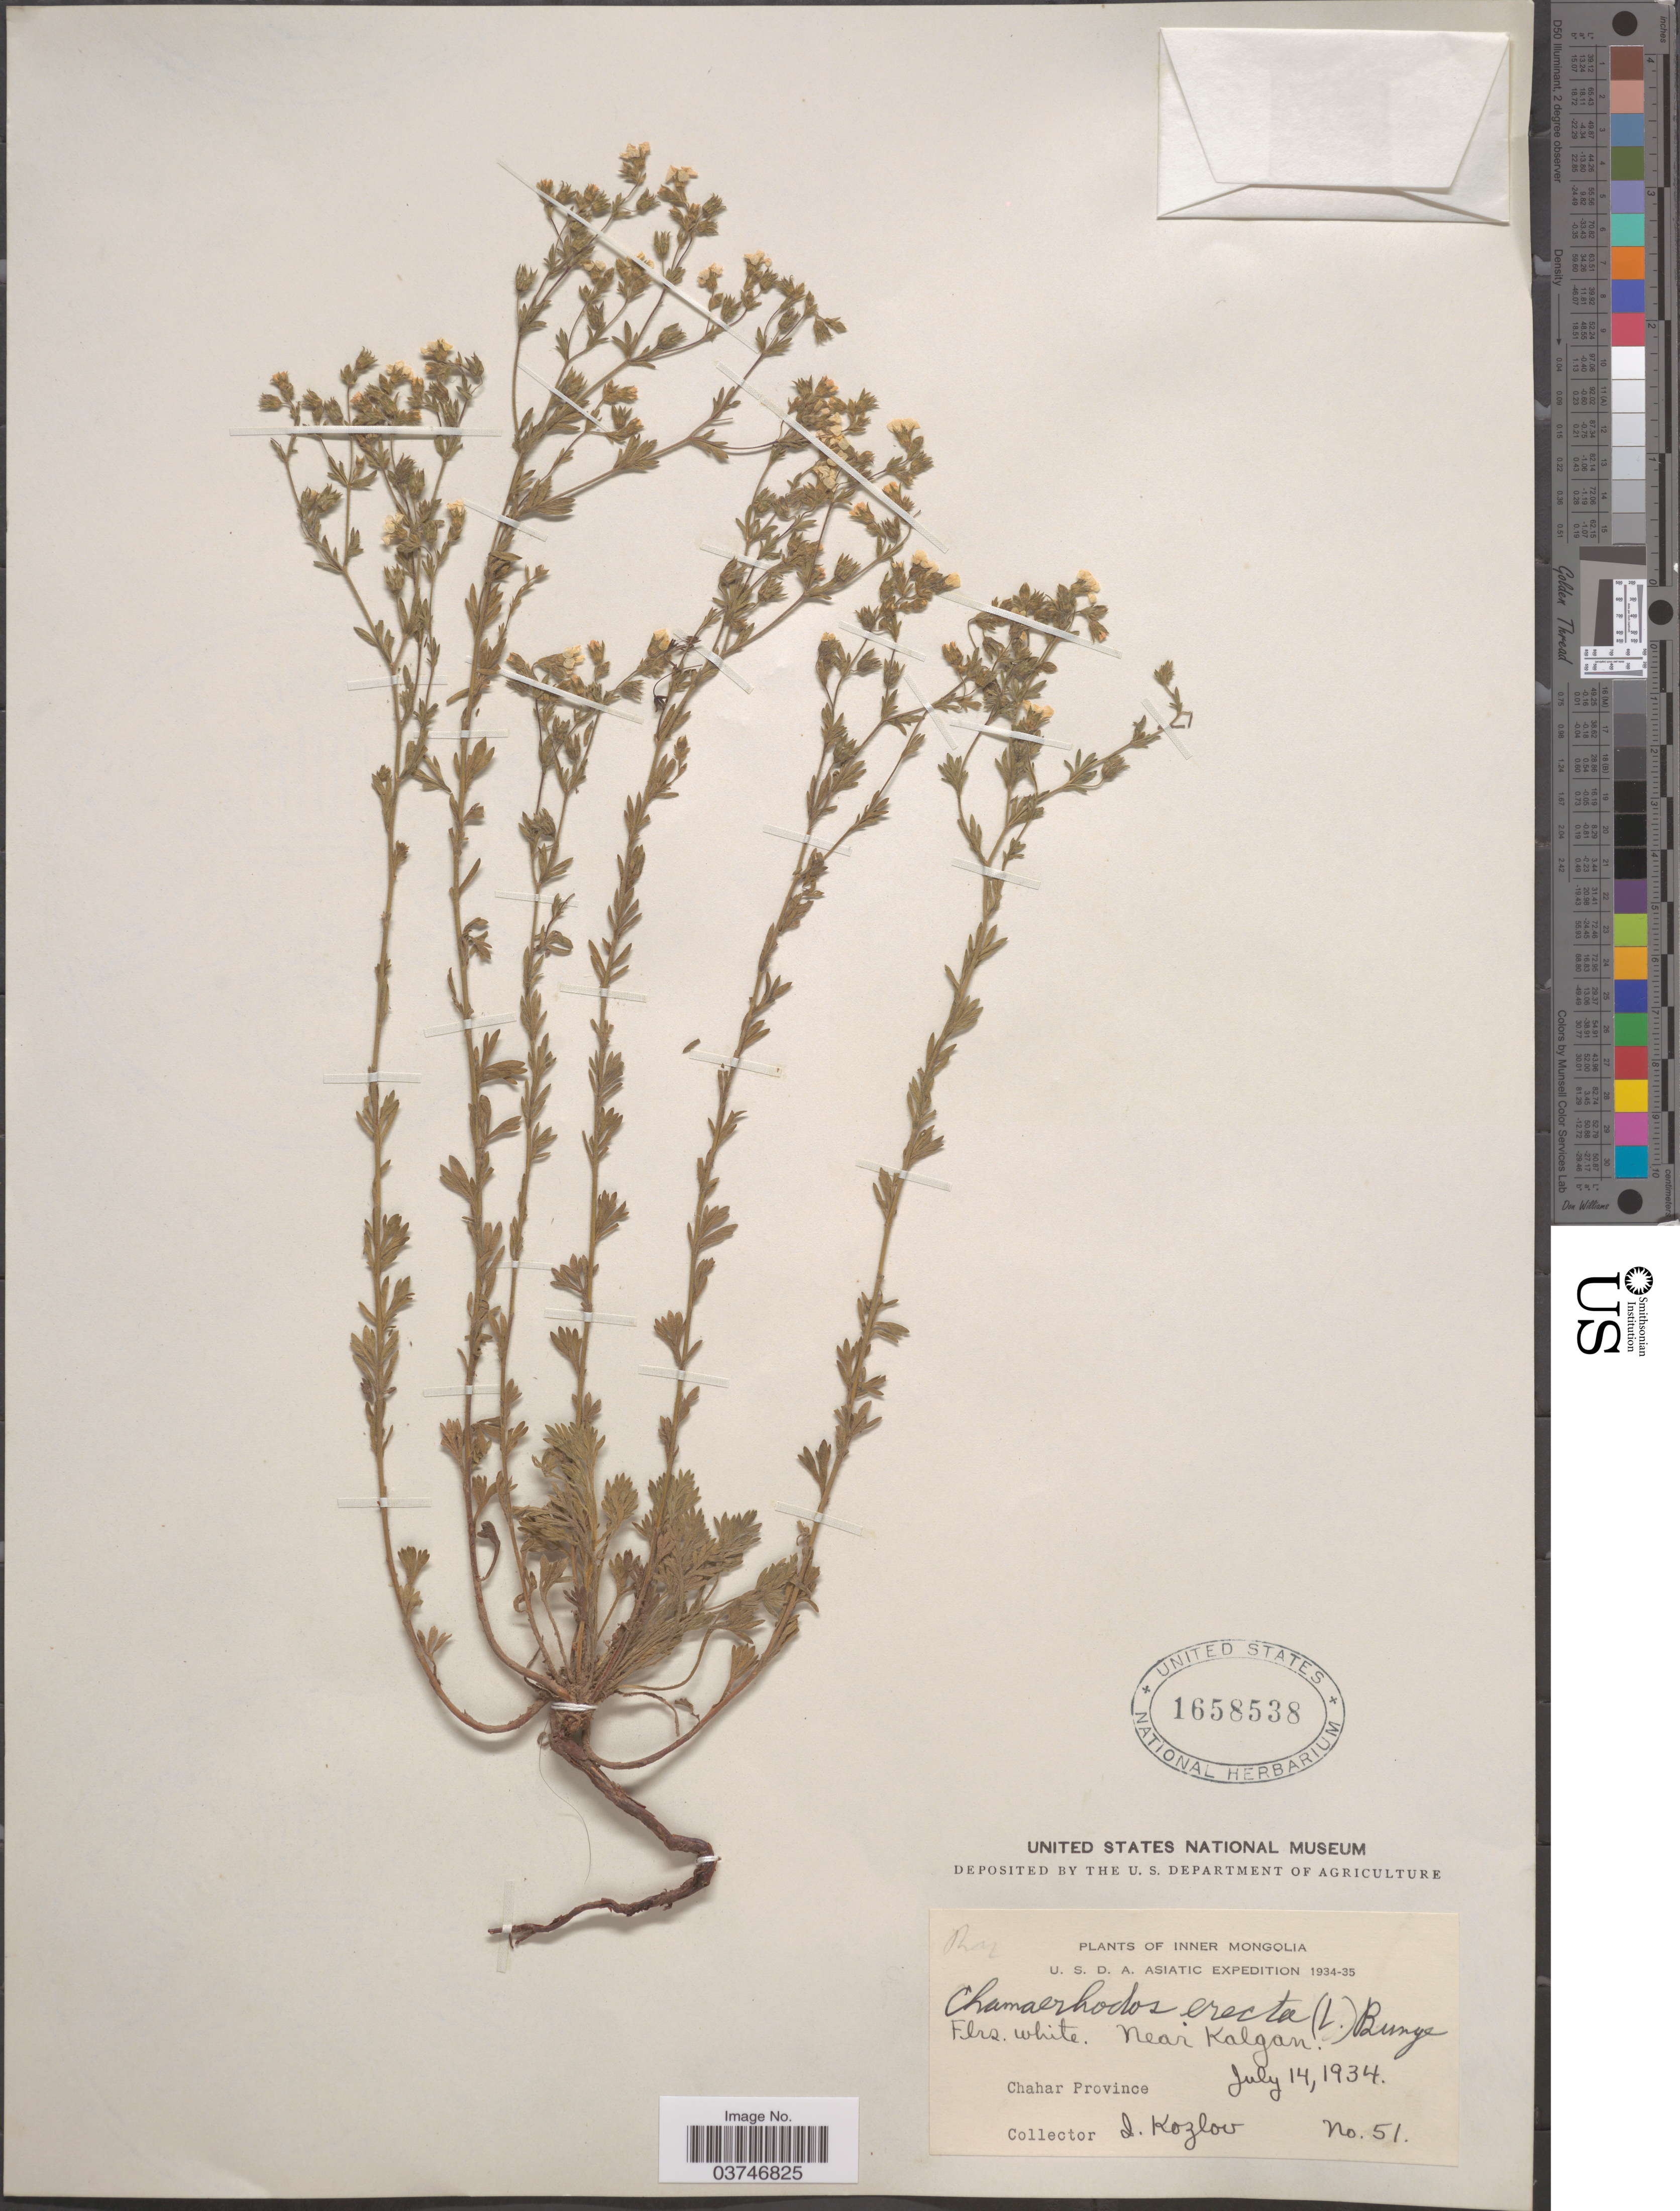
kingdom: Plantae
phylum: Tracheophyta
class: Magnoliopsida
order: Rosales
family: Rosaceae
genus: Chamaerhodos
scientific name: Chamaerhodos erecta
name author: (L.) Bunge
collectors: I. Kozlov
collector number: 51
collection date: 1934-07-14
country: China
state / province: Nei Monggol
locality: Inner Mongolia. Near Kalgan. Chahar Province.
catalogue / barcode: US 1658538